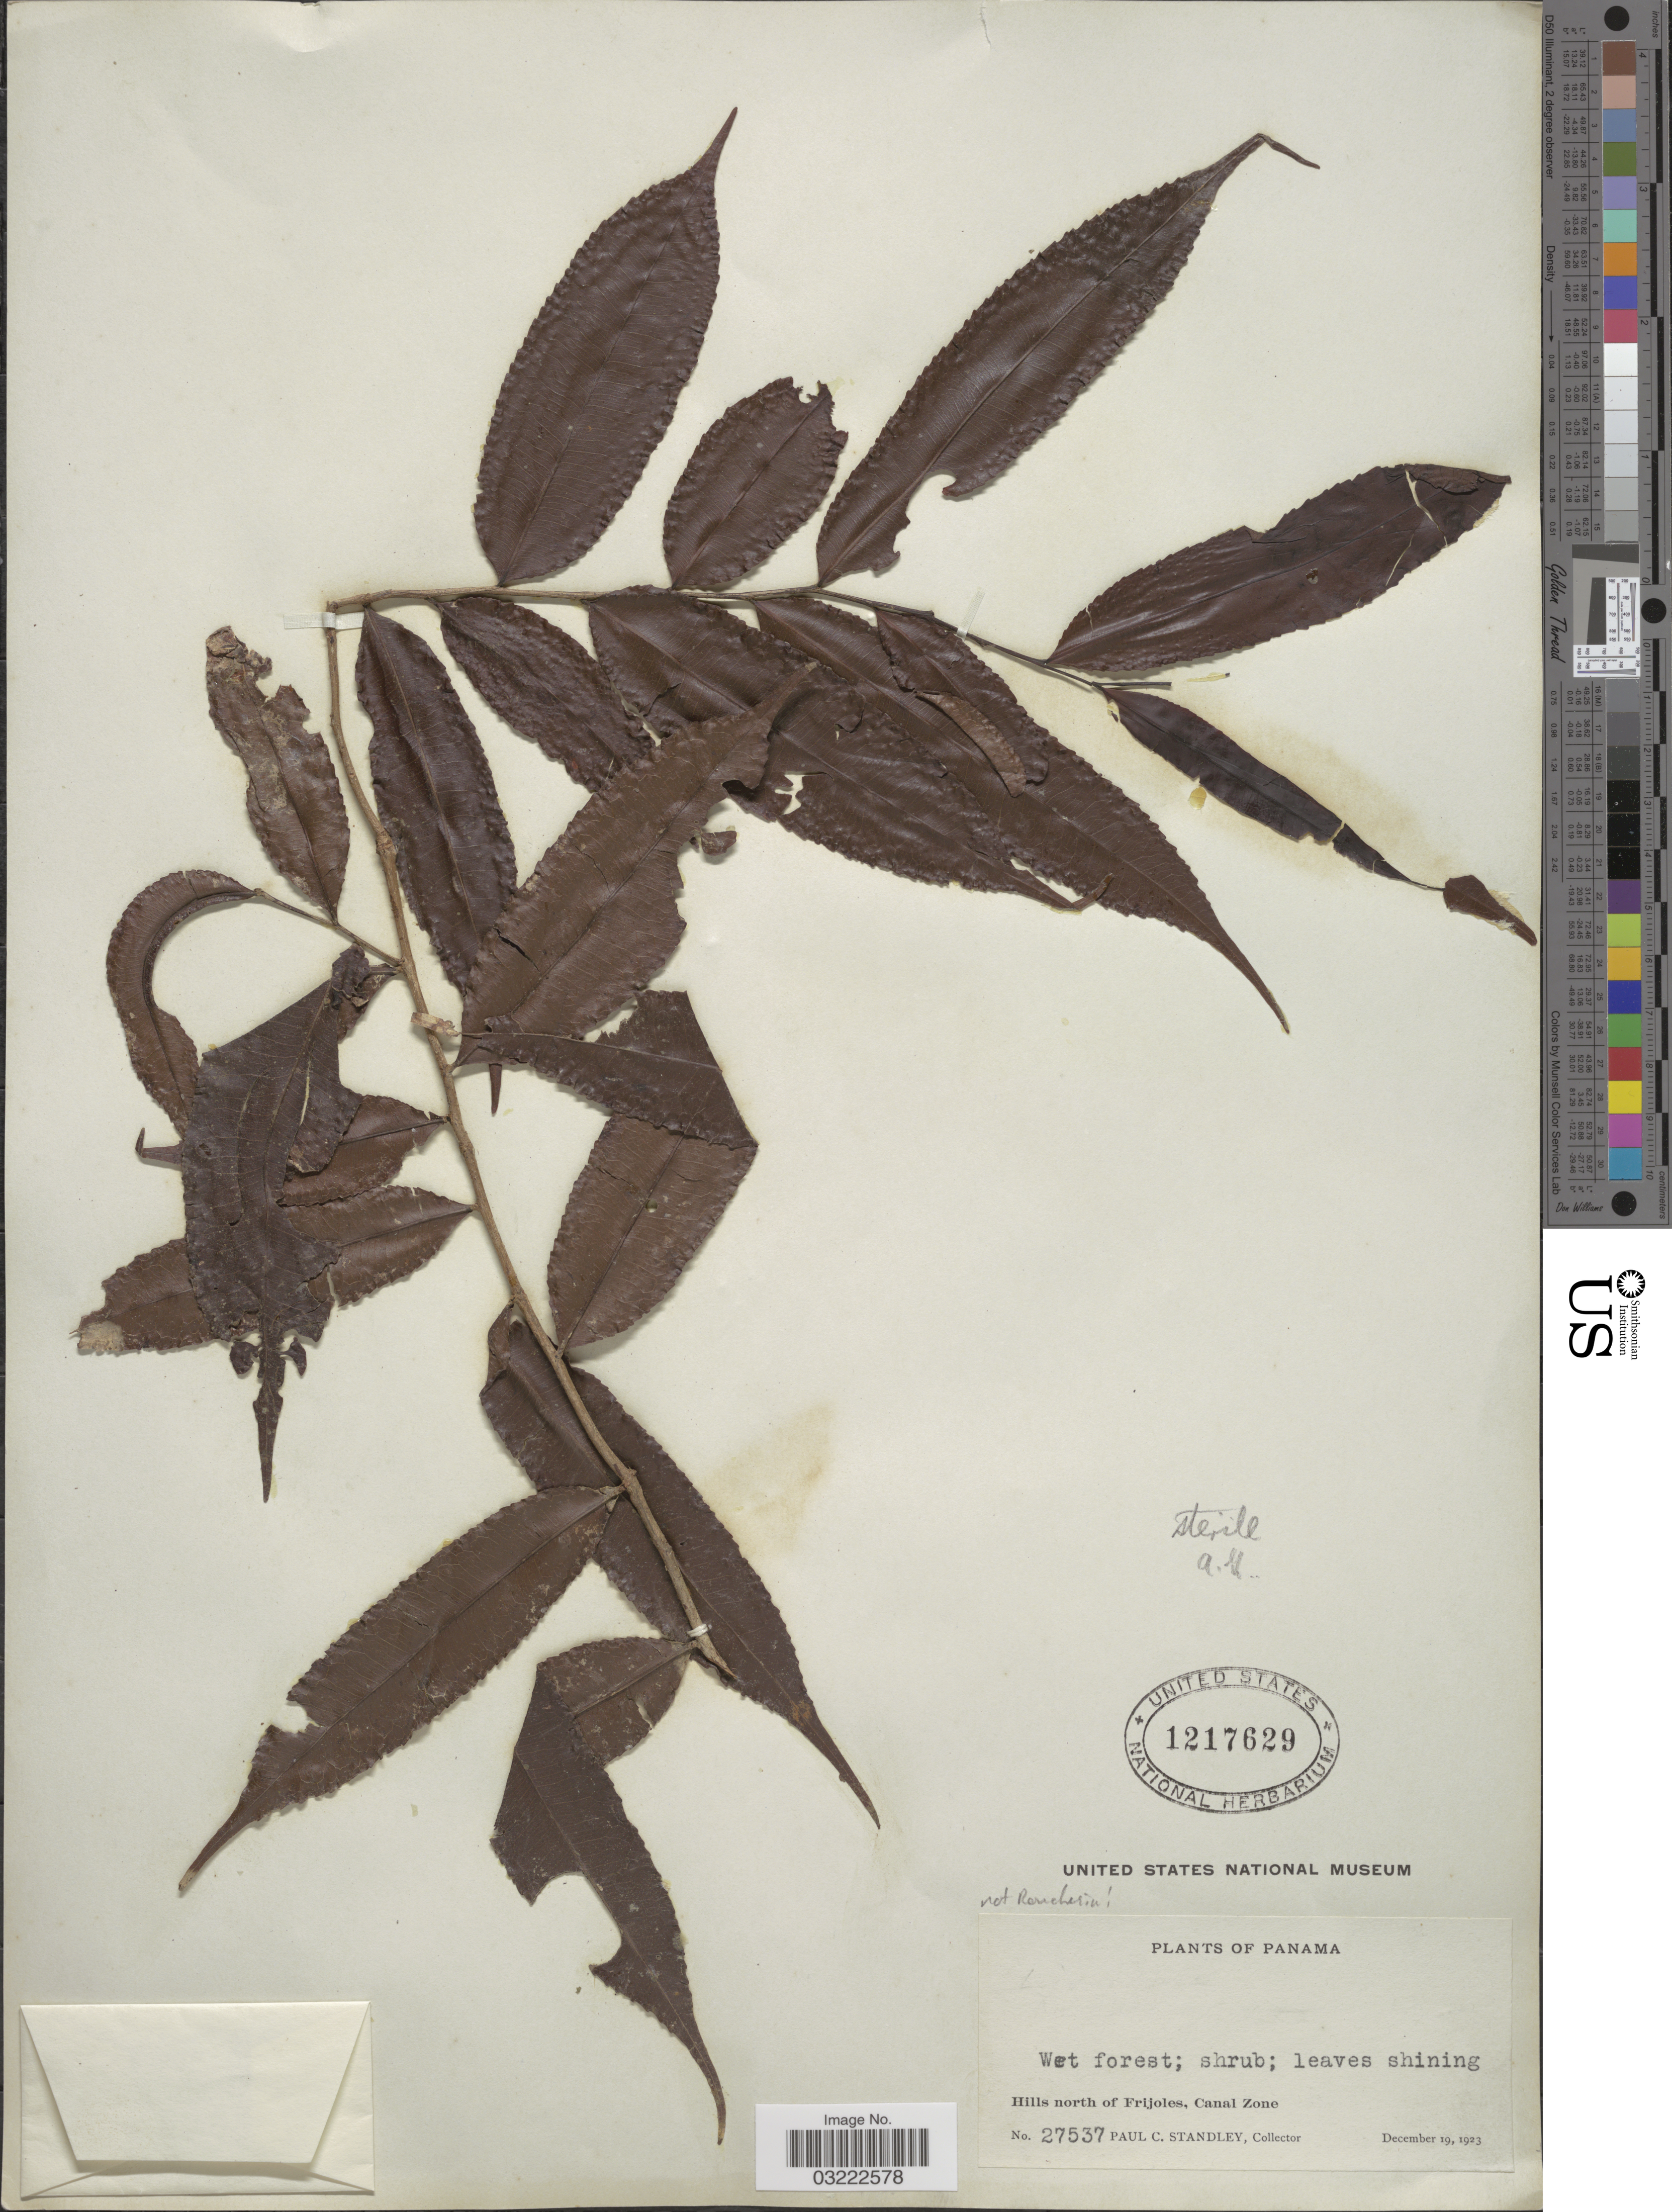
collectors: P. C. Standley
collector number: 27537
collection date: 1923-12-19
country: Panama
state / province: Colón / Panamá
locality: Hills north of Frijoles, Canal Zone.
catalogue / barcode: US 1217629